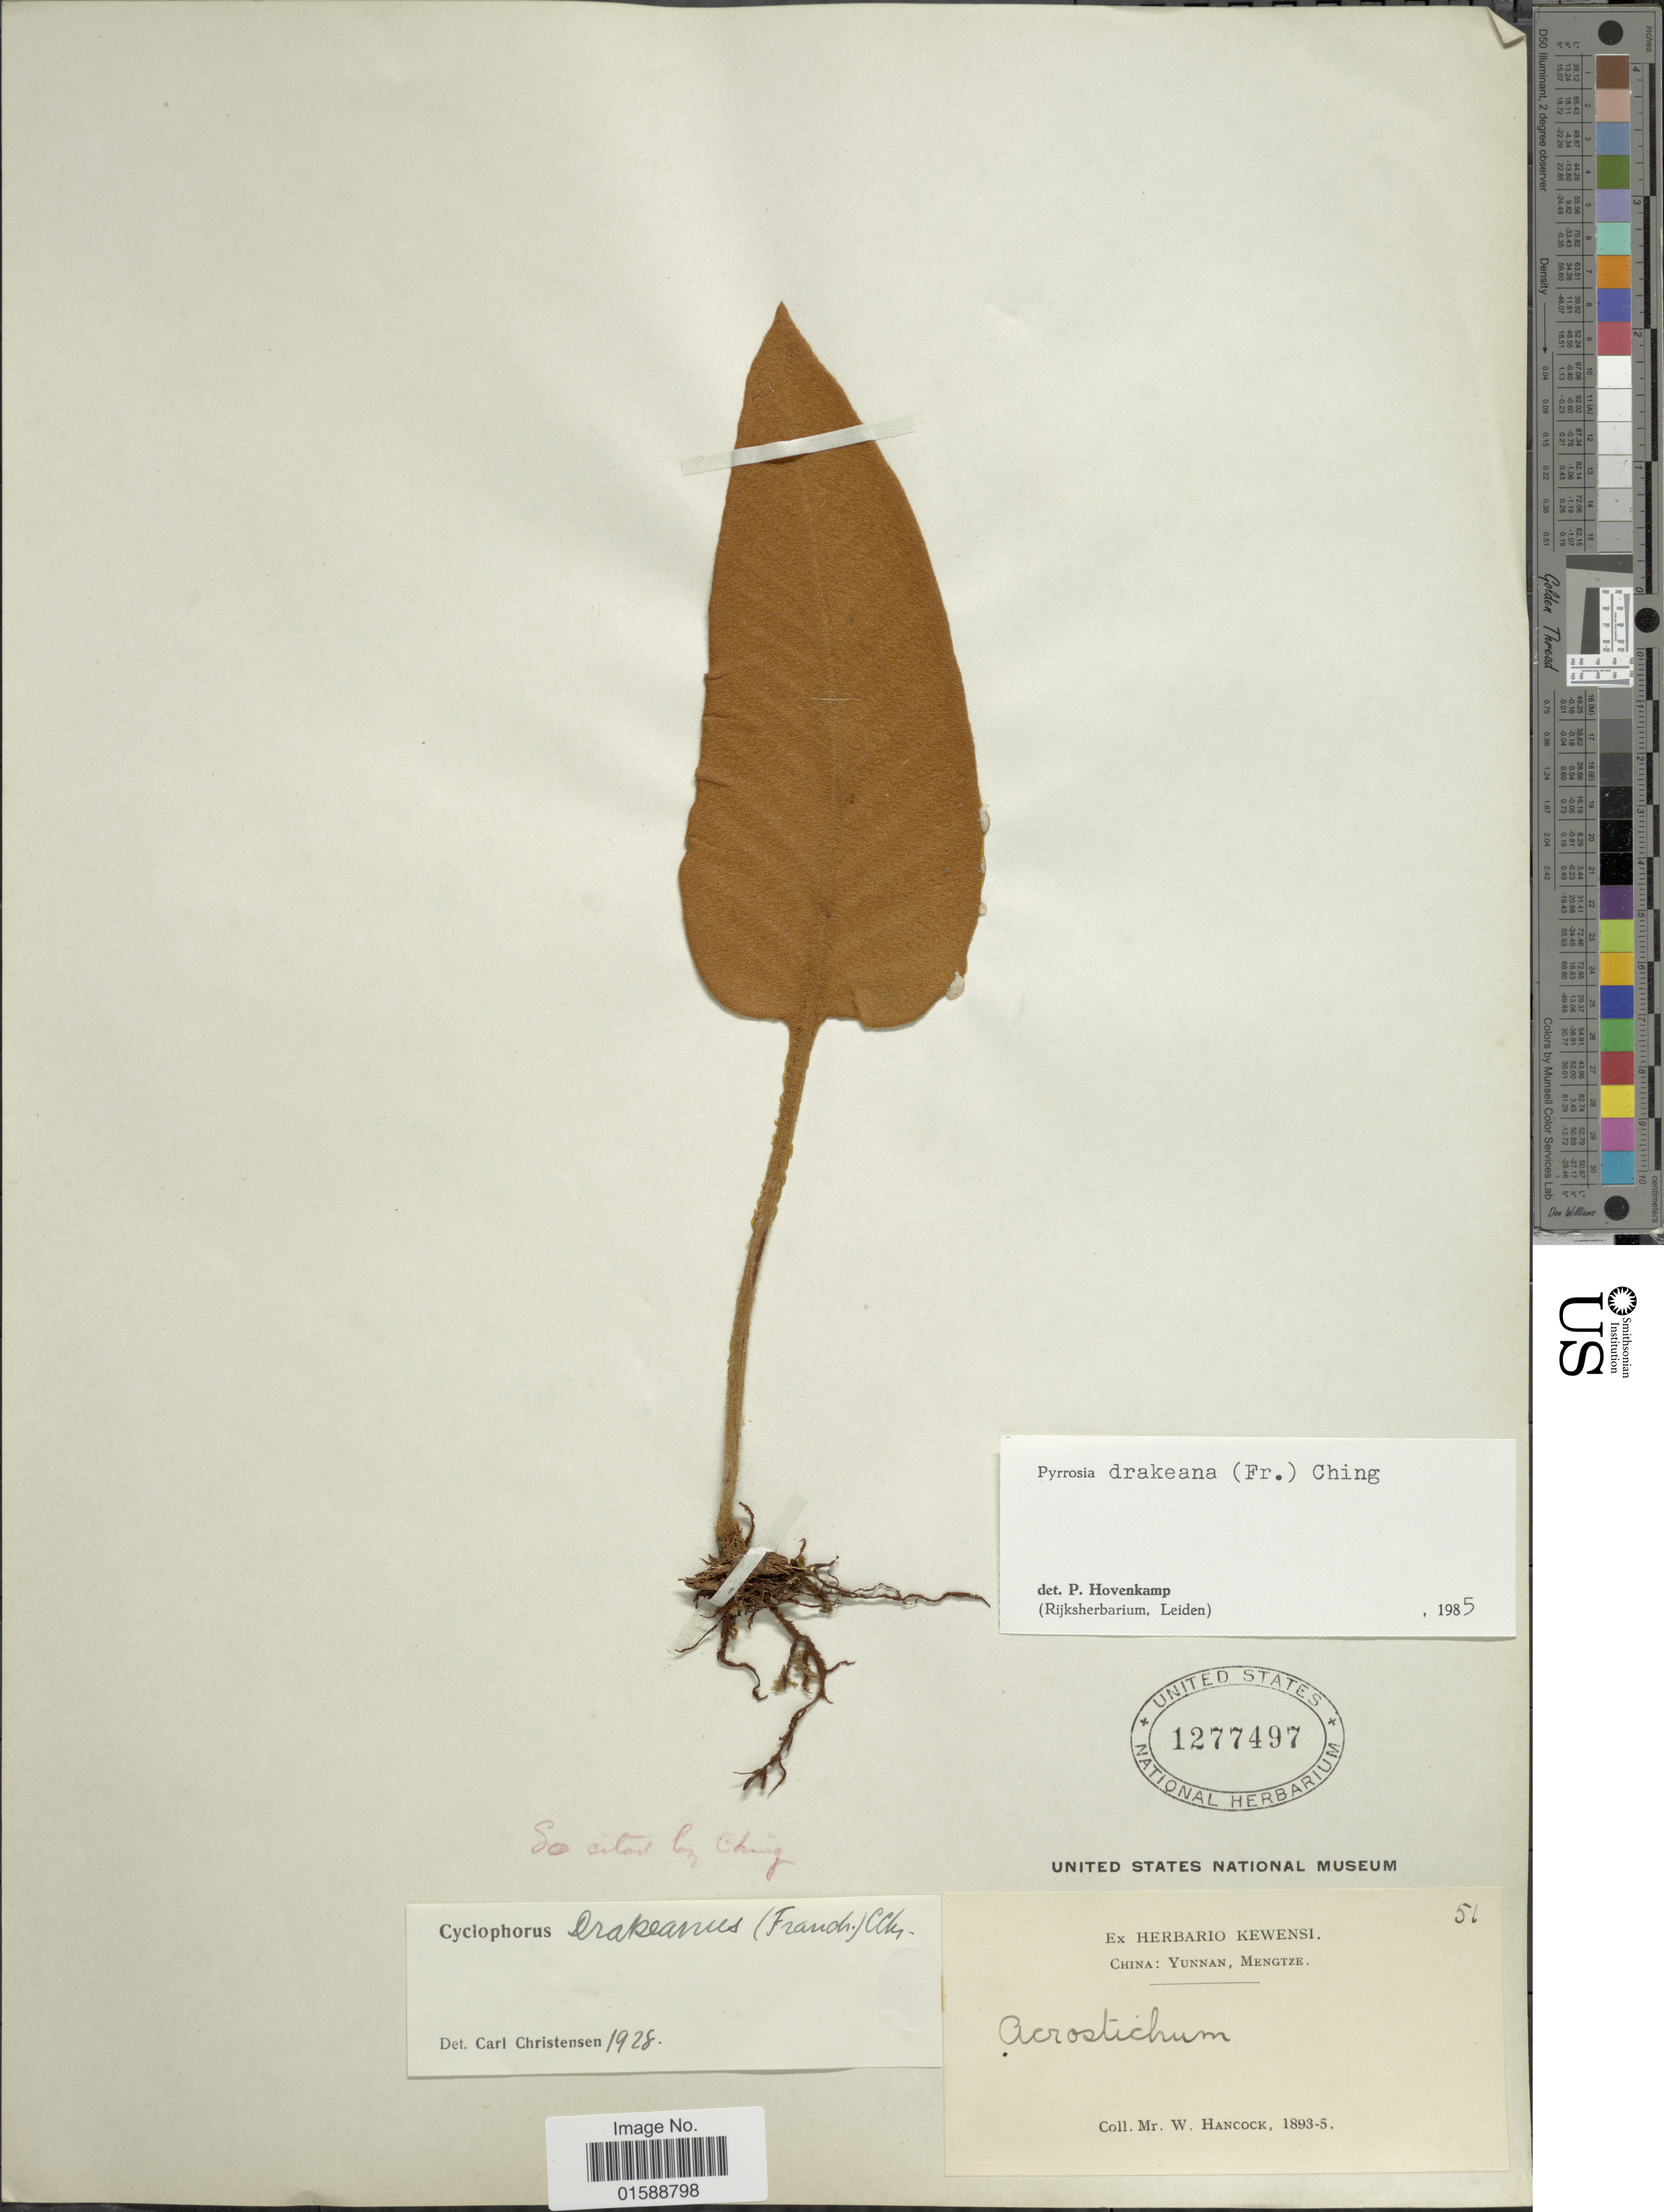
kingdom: Plantae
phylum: Tracheophyta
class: Polypodiopsida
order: Polypodiales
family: Polypodiaceae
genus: Pyrrosia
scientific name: Pyrrosia drakeana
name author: (Franch.) Ching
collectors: W. Hancock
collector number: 51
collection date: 1893/1895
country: China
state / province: Yunnan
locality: Mengtze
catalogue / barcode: US 1277497